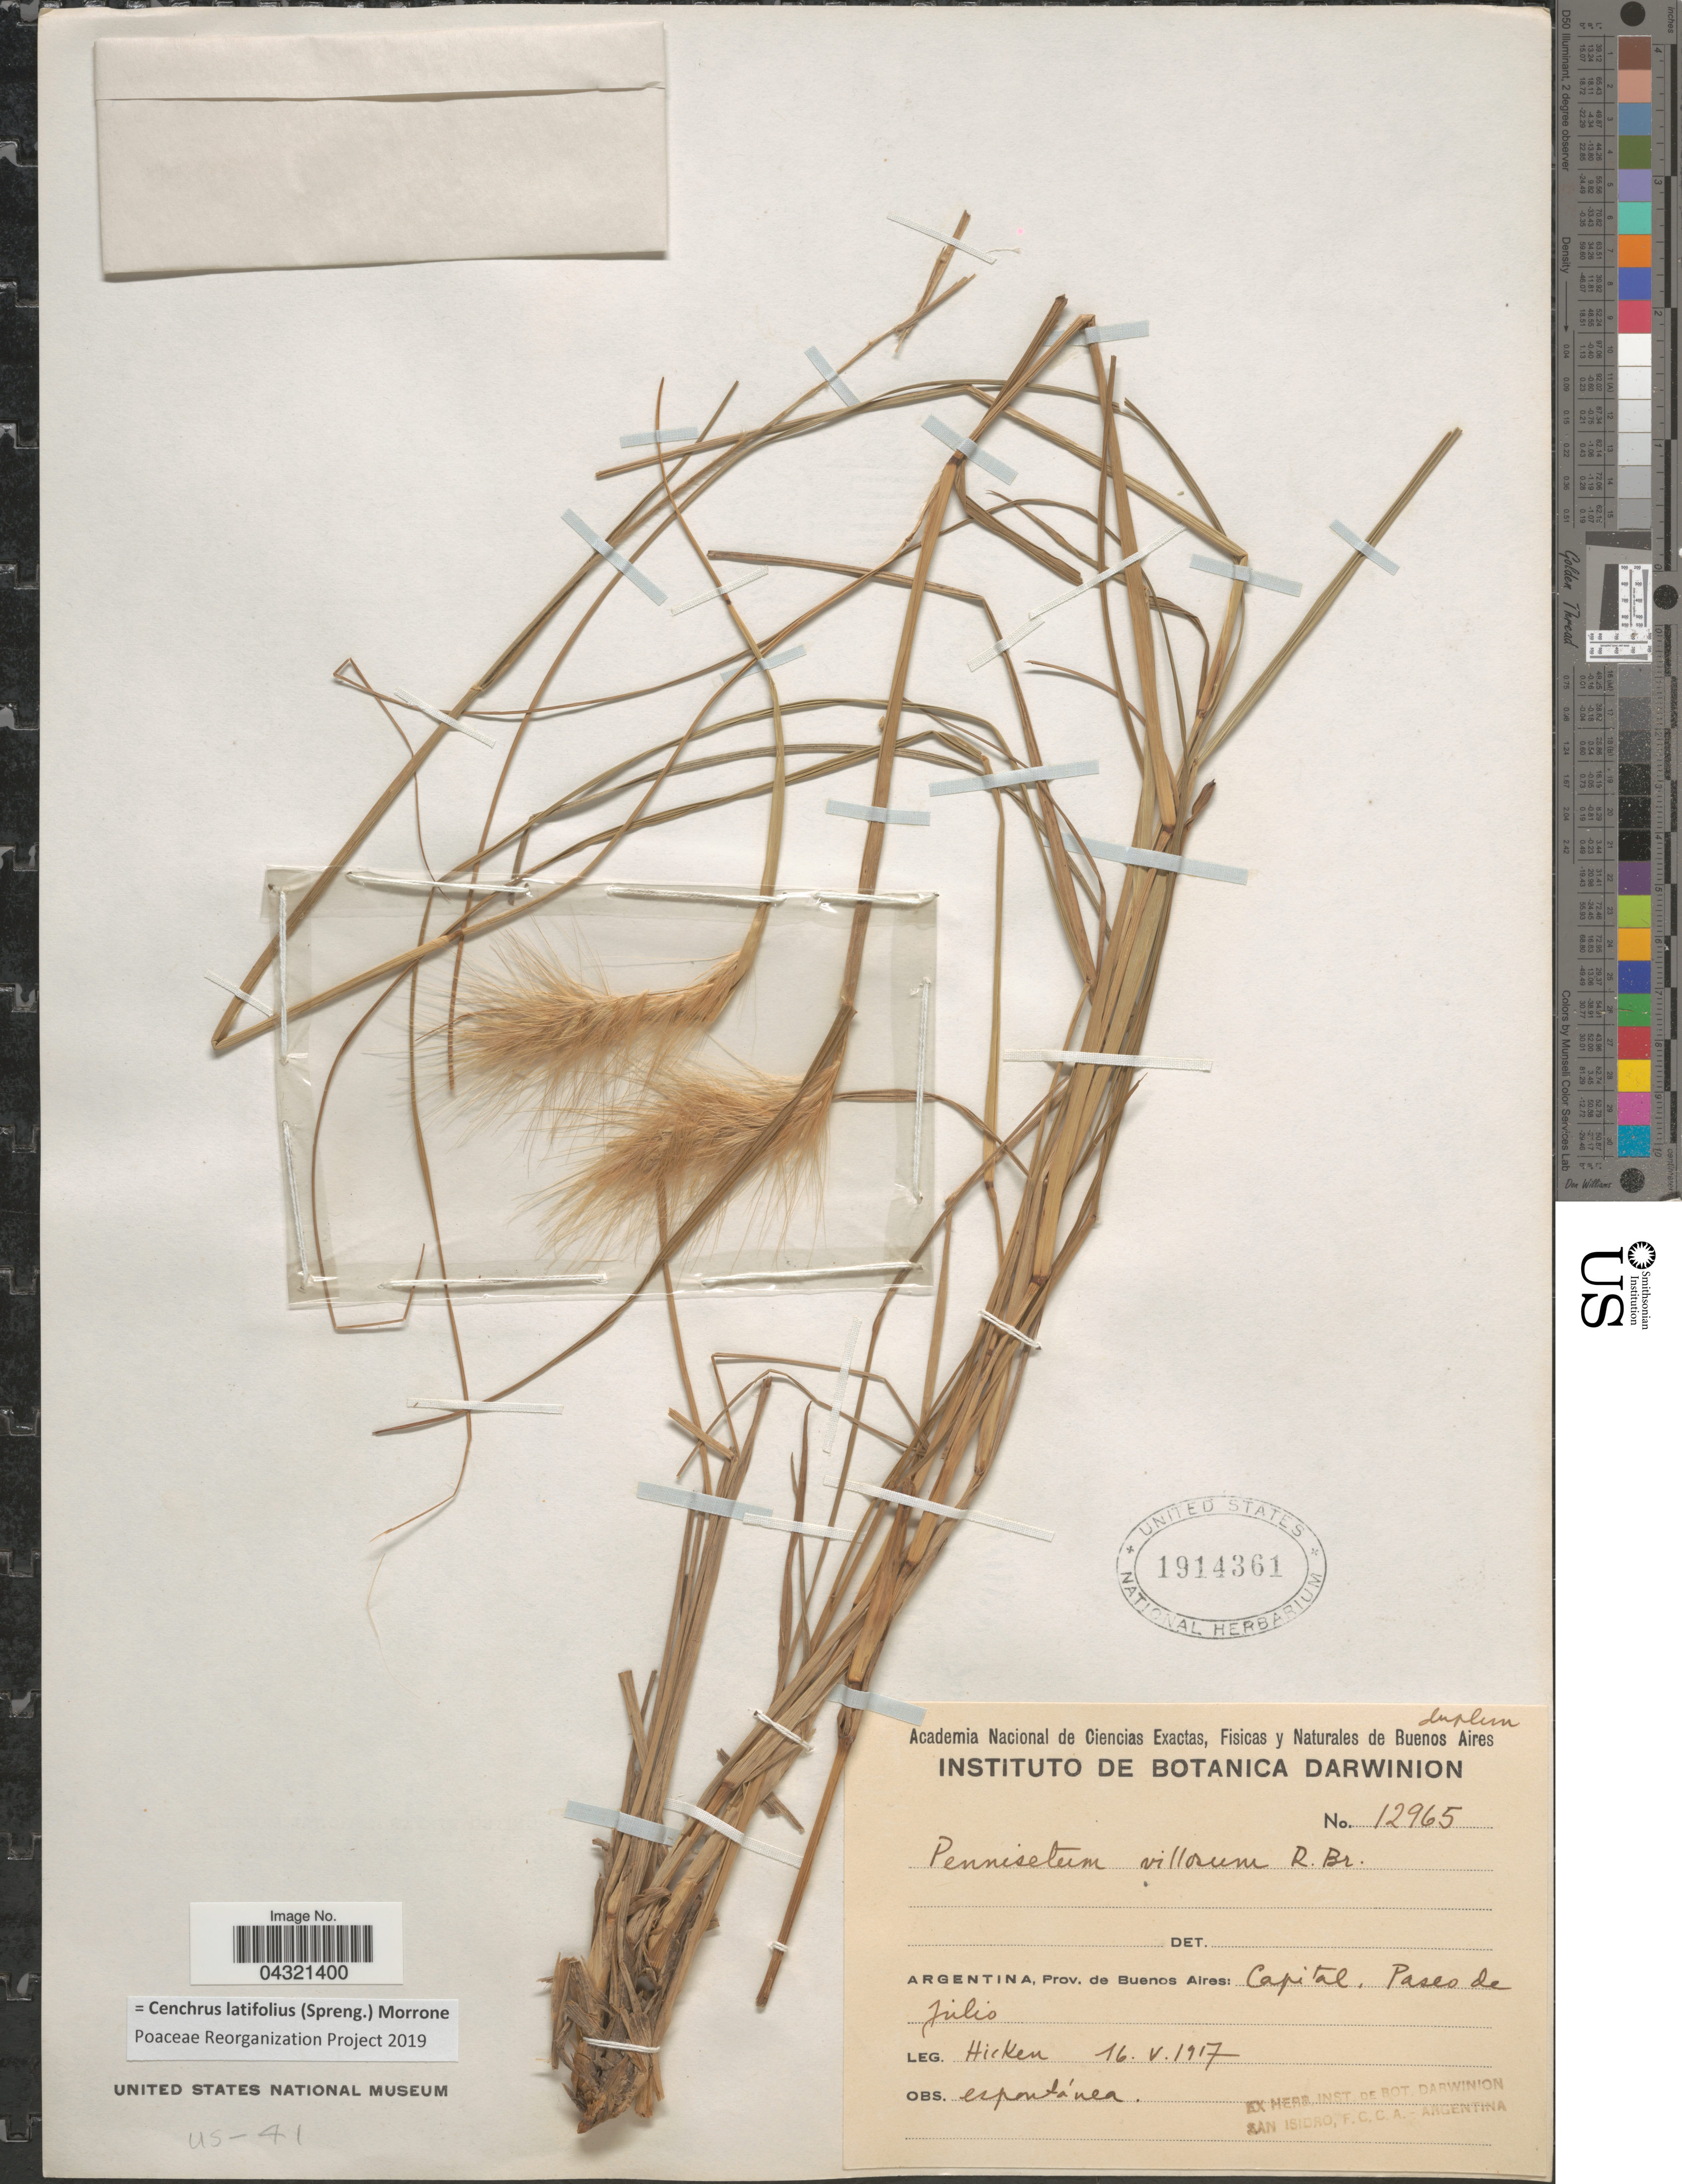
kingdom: Plantae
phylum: Tracheophyta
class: Liliopsida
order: Poales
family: Poaceae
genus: Cenchrus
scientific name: Cenchrus latifolius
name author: (Spreng.) Morrone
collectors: Hicken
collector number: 12965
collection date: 1917-05-16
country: Argentina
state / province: Buenos Aires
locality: Capital, Pasco de Julio.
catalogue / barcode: US 1914361